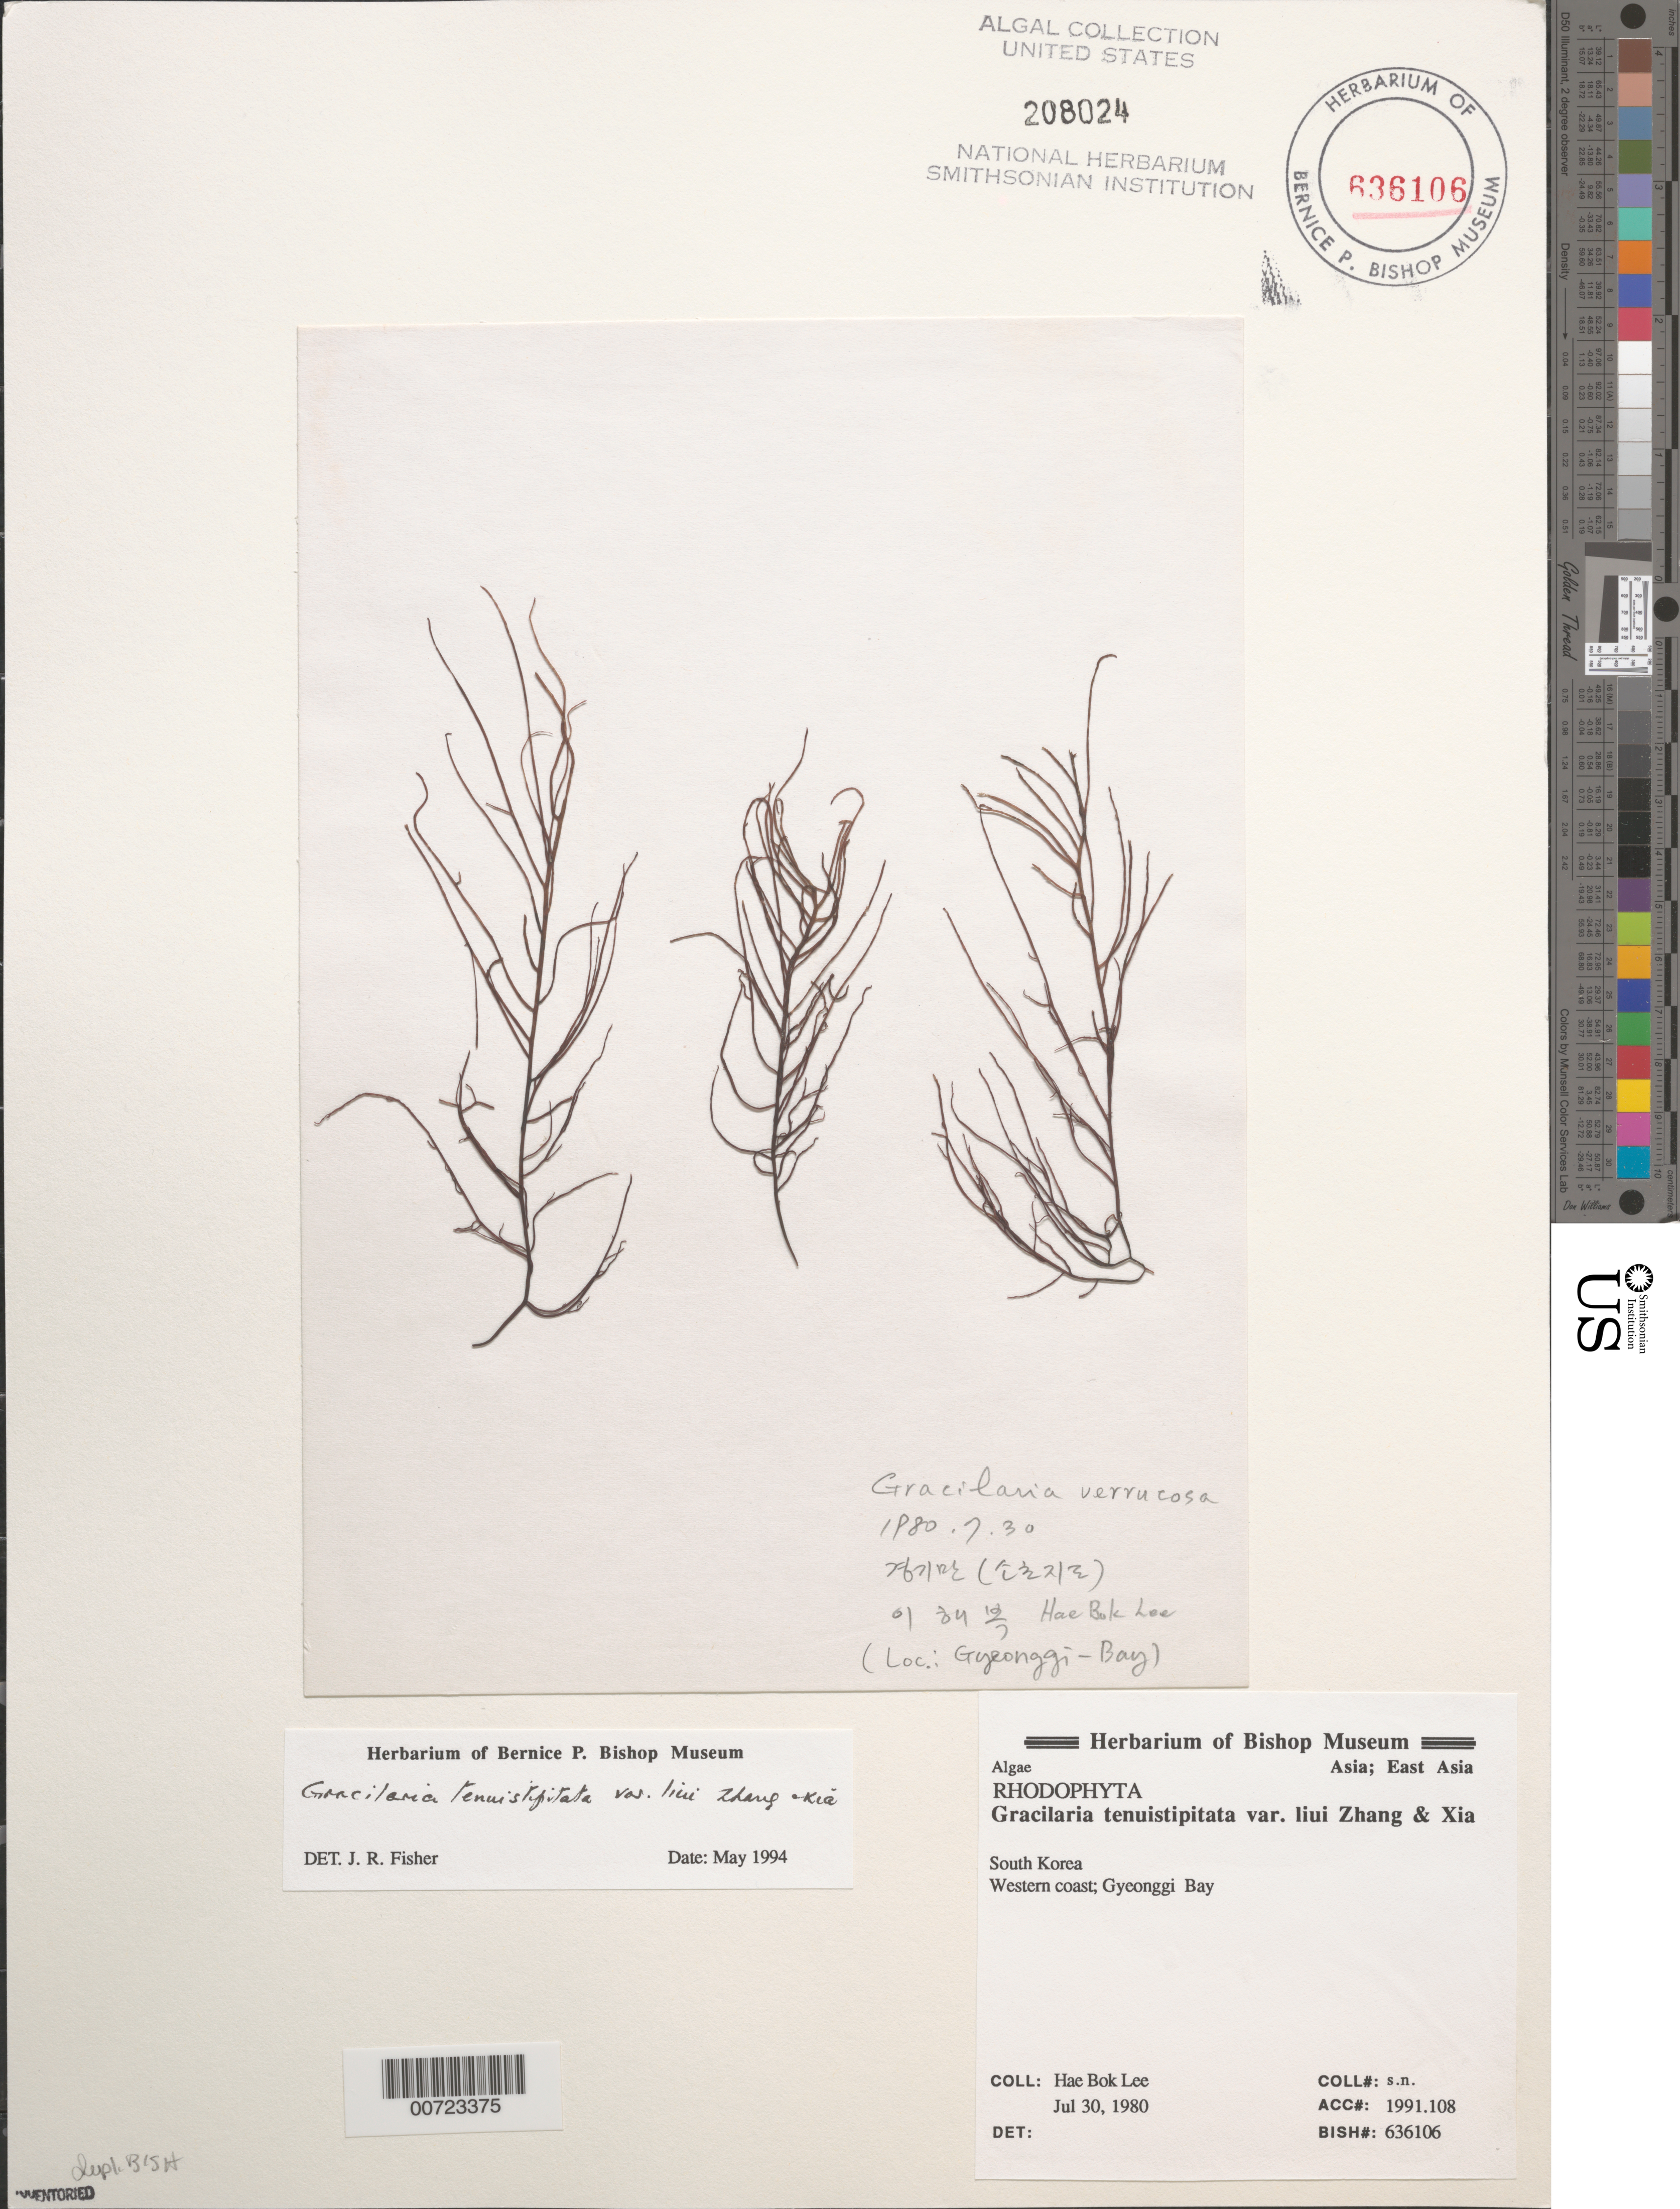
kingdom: Plantae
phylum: Rhodophyta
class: Florideophyceae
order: Gracilariales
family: Gracilariaceae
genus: Gracilaria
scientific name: Gracilaria tenuistipitata var. liui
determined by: Fisher, Jack R.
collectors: H. Lee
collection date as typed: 30 Jul 1980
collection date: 1980-07-30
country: South Korea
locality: Gyeonggi Bay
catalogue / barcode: US 208024